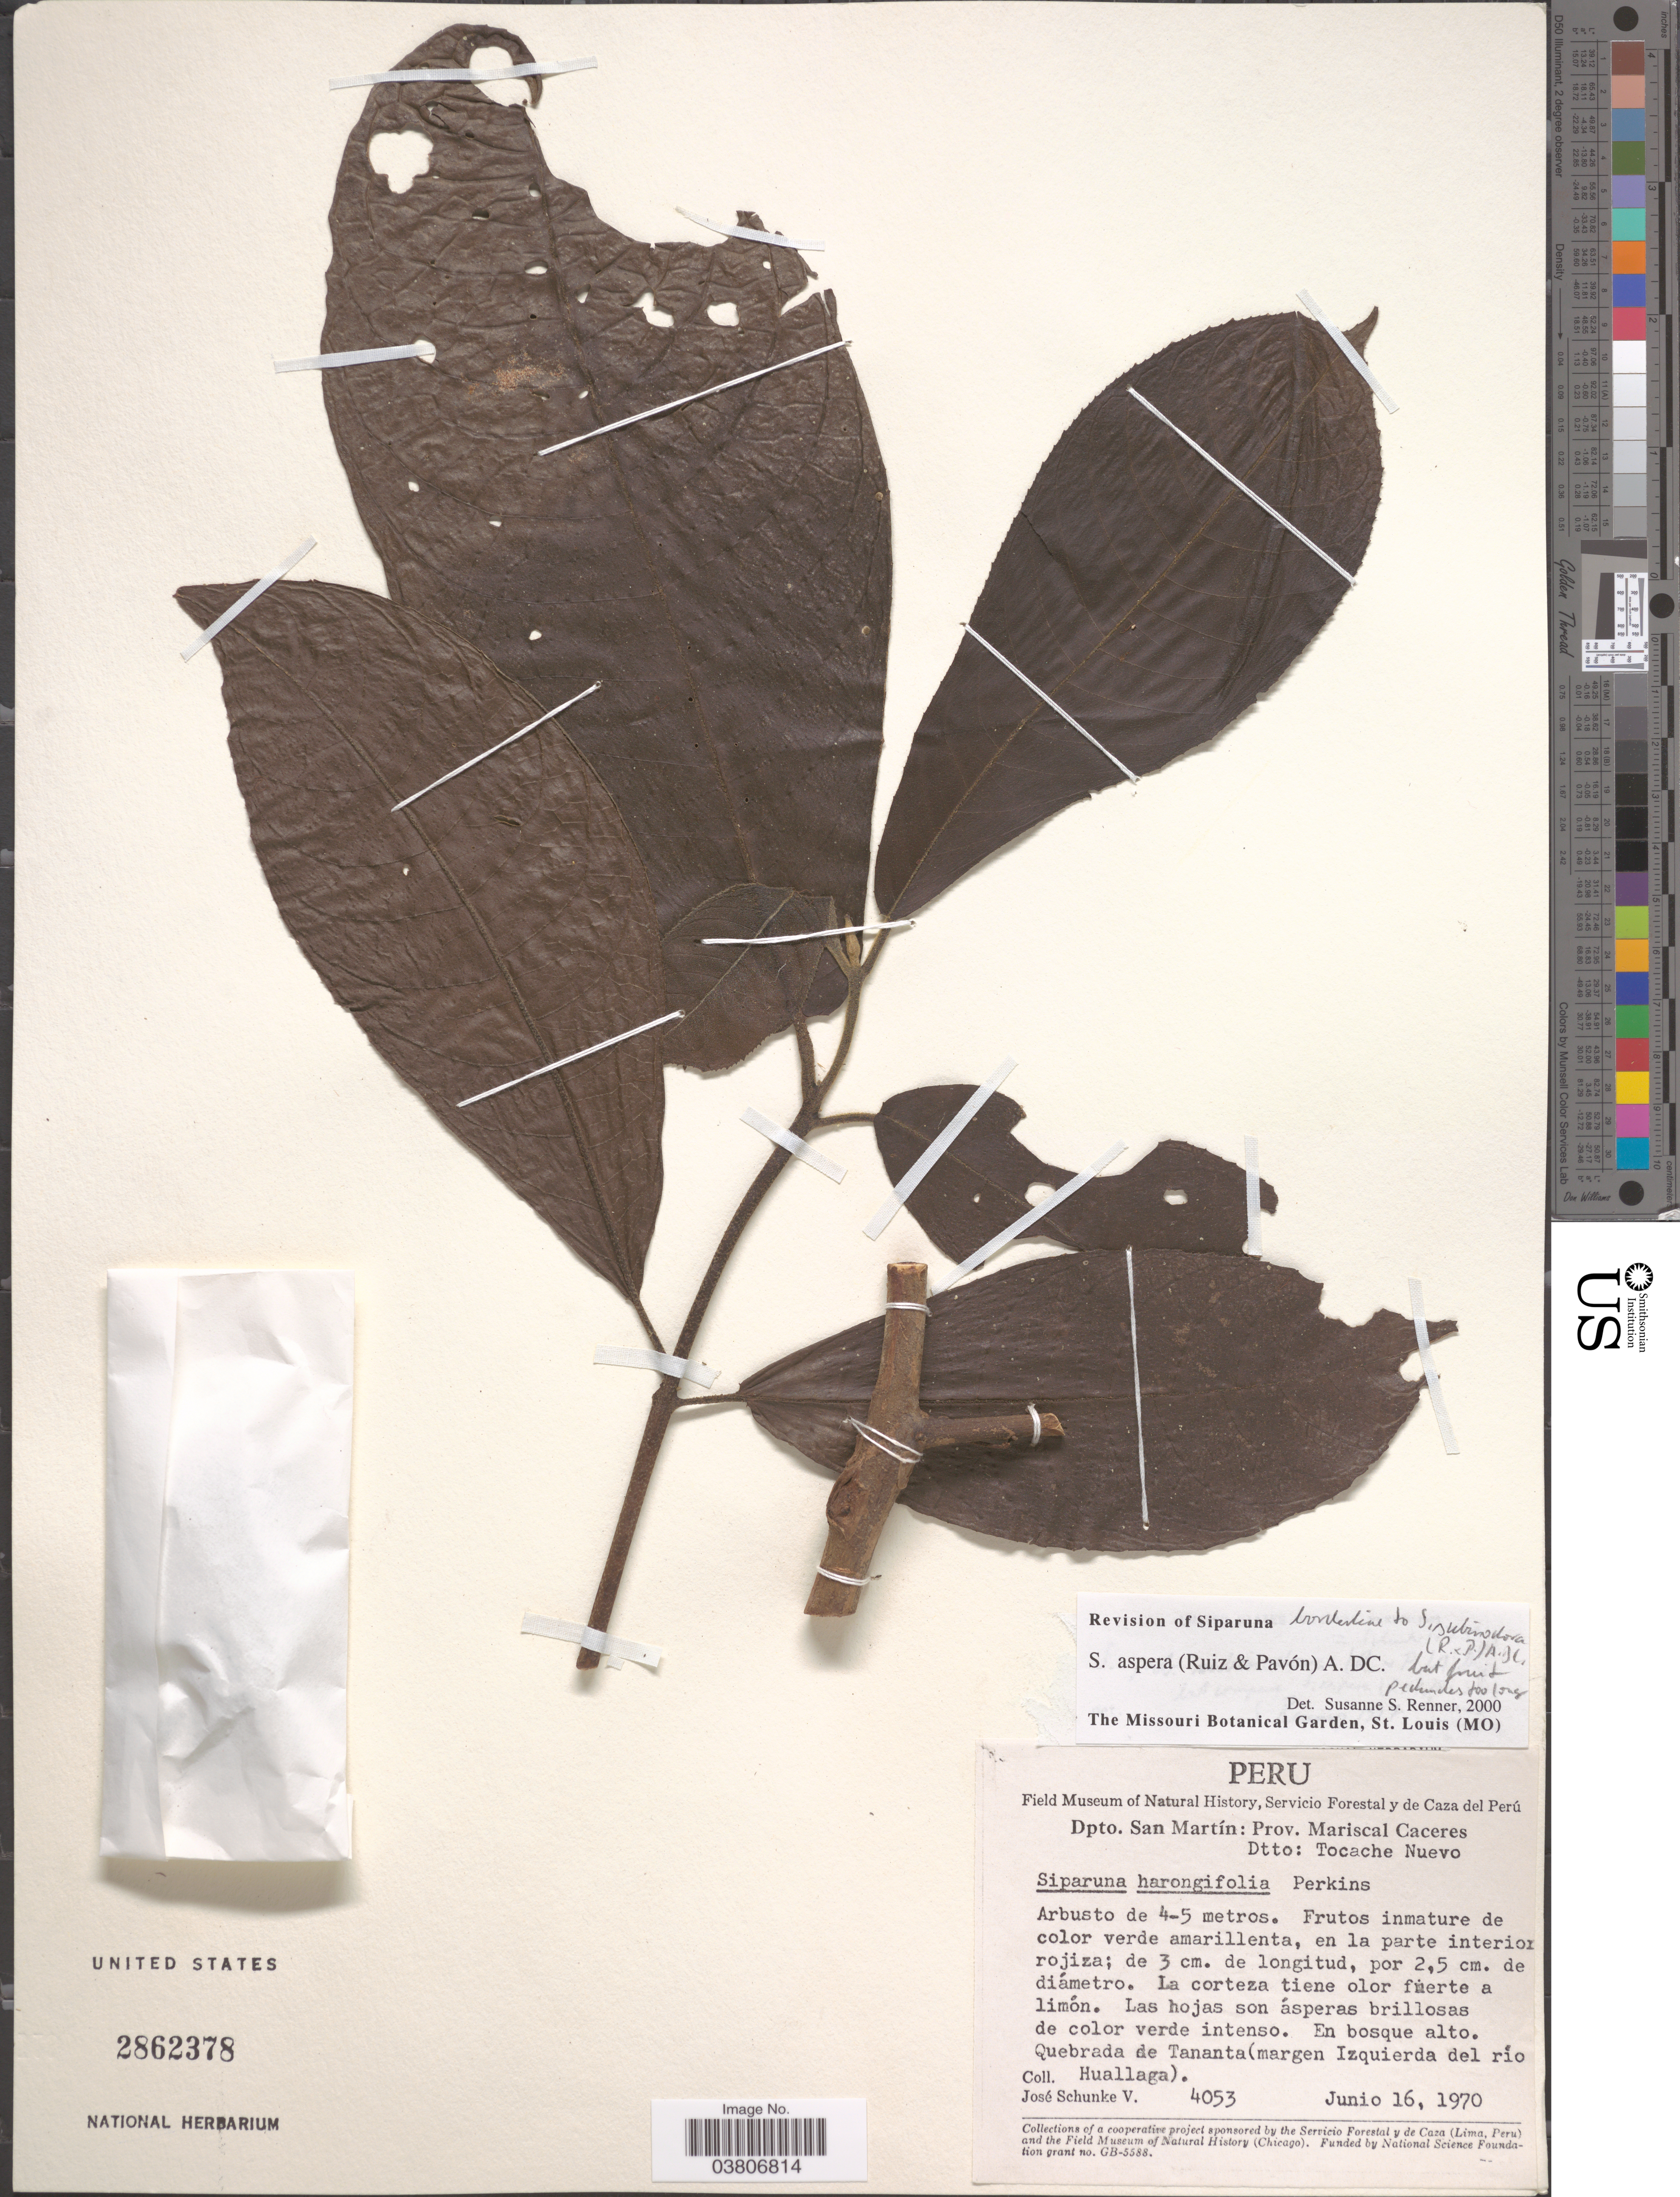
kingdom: Plantae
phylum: Tracheophyta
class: Magnoliopsida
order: Laurales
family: Siparunaceae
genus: Siparuna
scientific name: Siparuna aspera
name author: (Ruiz & Pav.) A. DC.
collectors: J. Schunke Vigo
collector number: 4053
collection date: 1970-06-16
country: Peru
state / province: San Martín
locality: Dpto. San Martín: Prov. Mariscal Caceres, Dtto. Tocache Nuevo. Quebrada de Tananta (margen Izquierda del río Huallaga).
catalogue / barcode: US 2862378